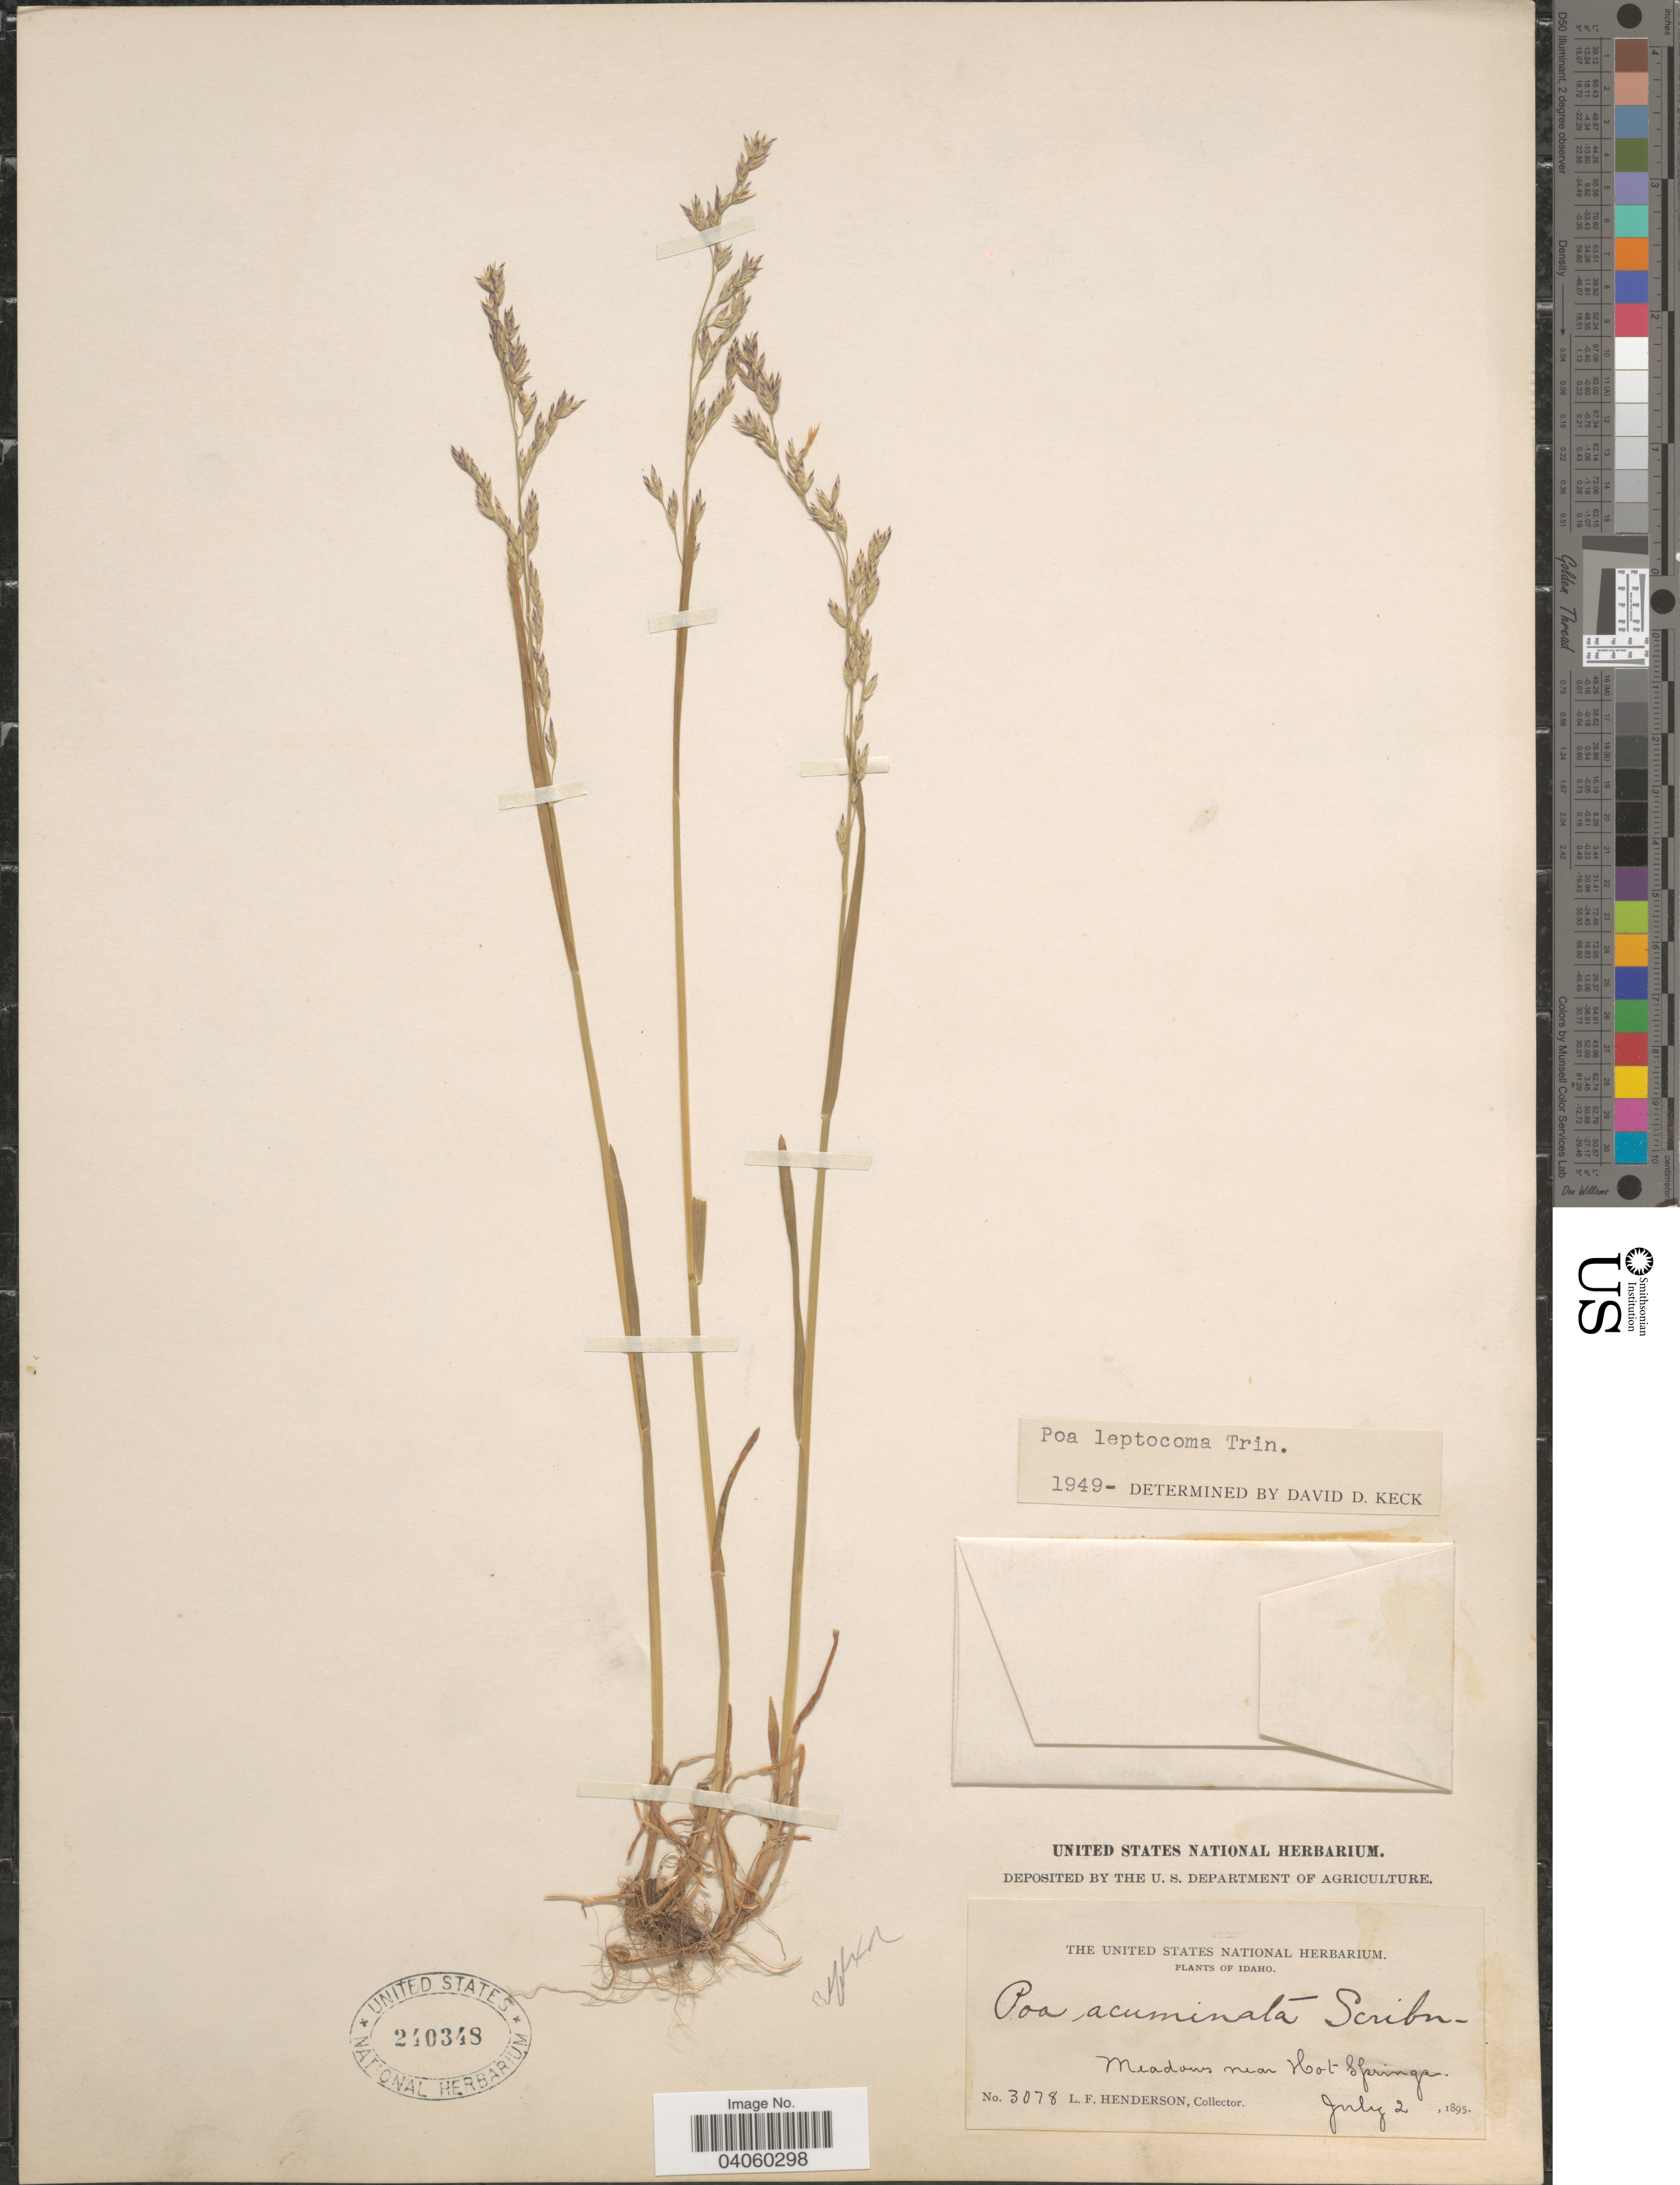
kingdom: Plantae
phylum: Tracheophyta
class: Liliopsida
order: Poales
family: Poaceae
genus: Poa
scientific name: Poa leptocoma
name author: Trin.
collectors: L. Henderson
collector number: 3078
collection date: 1895-07-02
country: United States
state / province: Idaho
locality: Meadows near Hot Springs.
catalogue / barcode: US 240348